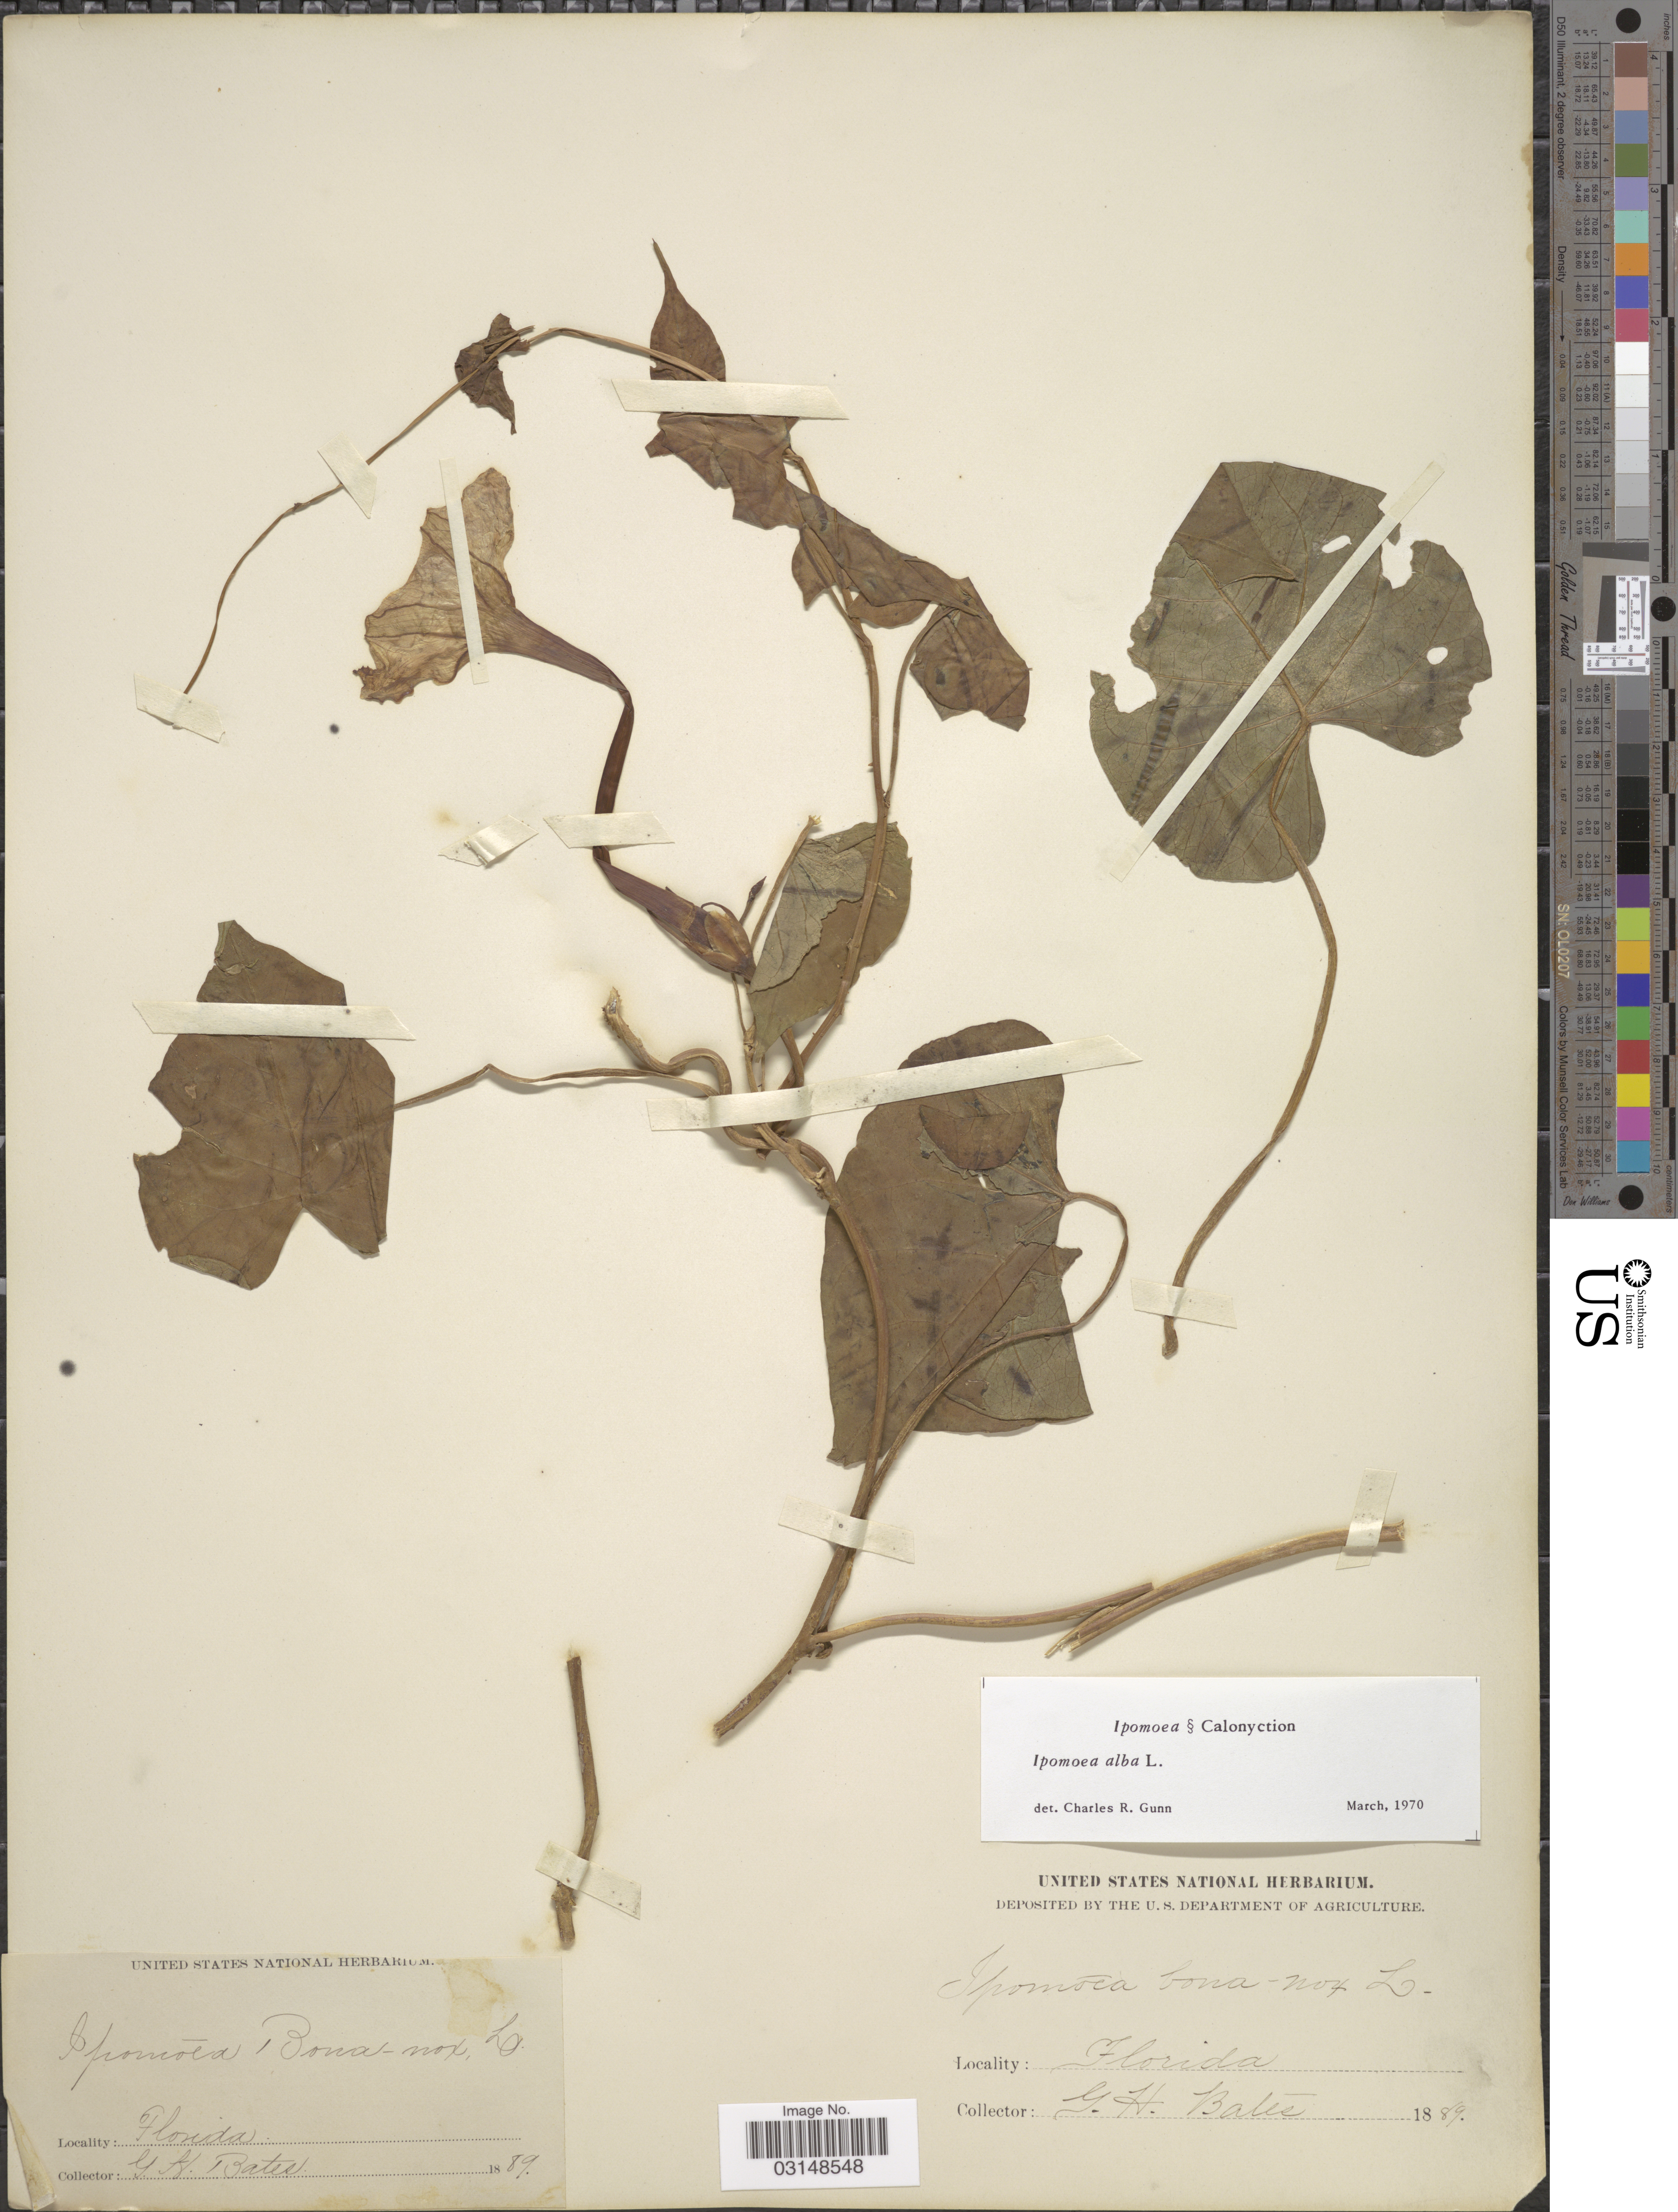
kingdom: Plantae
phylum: Tracheophyta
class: Magnoliopsida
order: Solanales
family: Convolvulaceae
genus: Ipomoea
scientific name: Ipomoea alba L.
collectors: G. Bates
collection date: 1889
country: United States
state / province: Florida